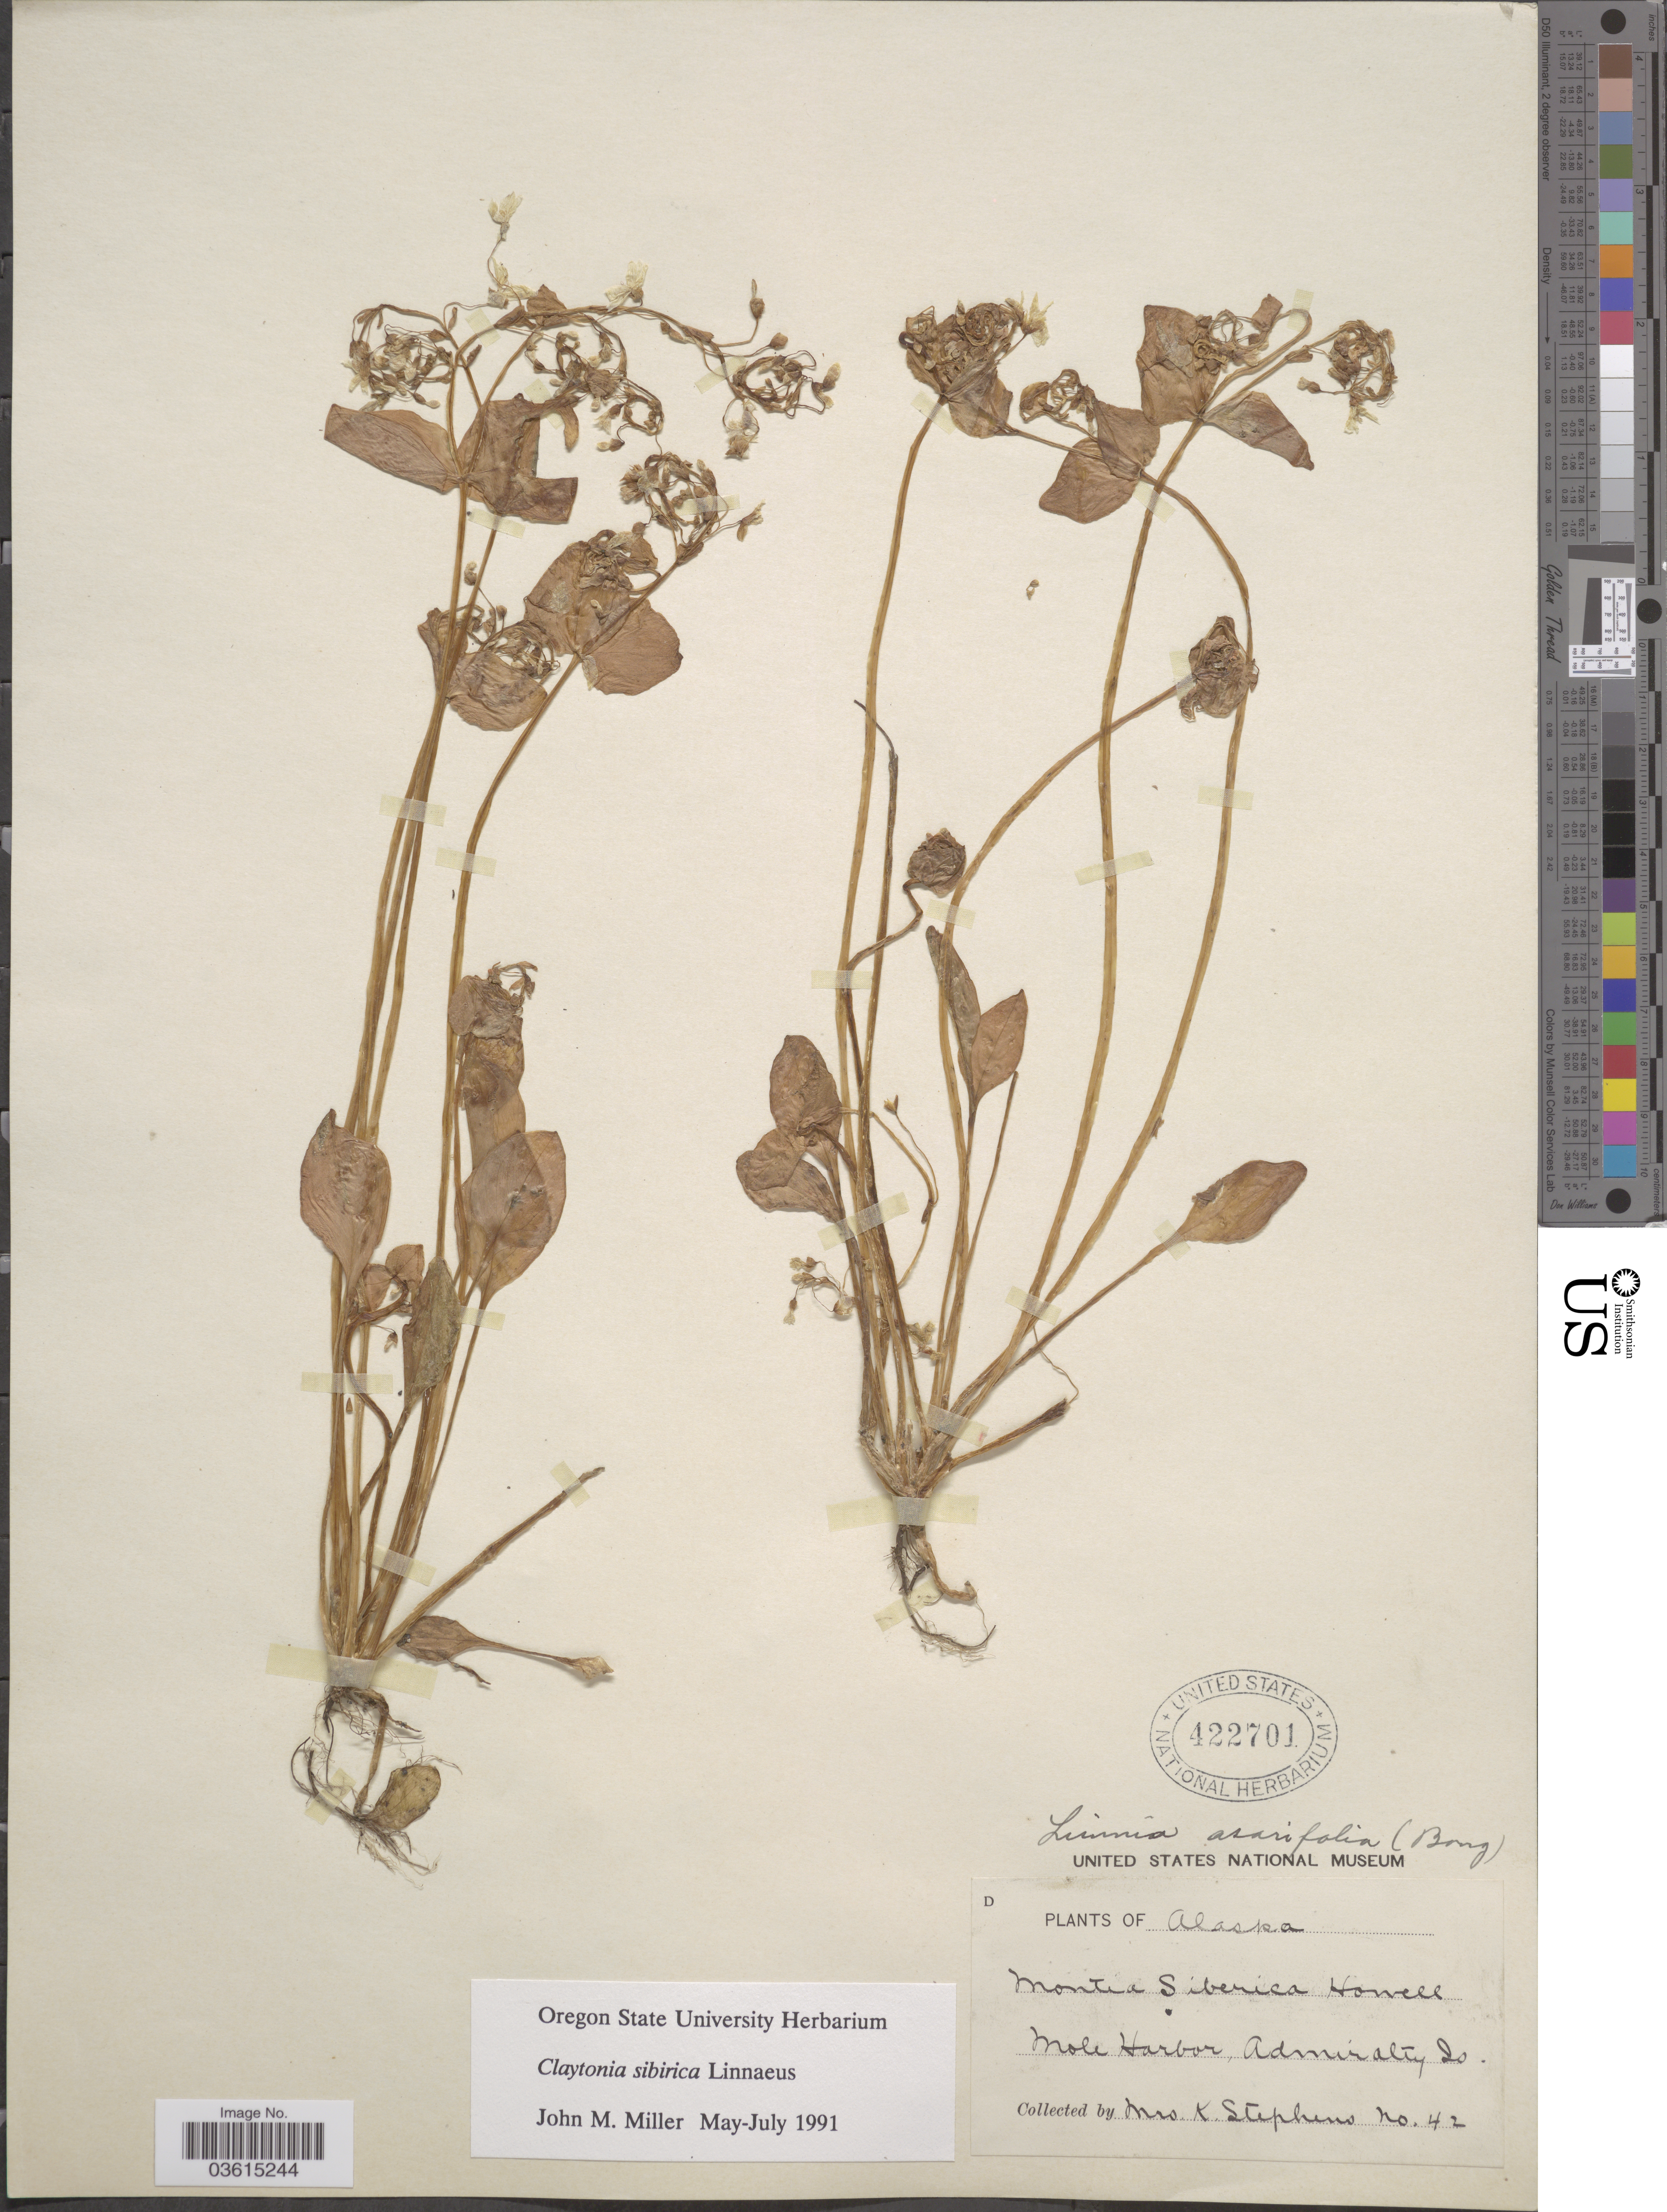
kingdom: Plantae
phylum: Tracheophyta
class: Magnoliopsida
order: Caryophyllales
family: Montiaceae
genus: Claytonia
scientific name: Claytonia sibirica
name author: L.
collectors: K. Stephens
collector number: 42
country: United States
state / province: Alaska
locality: Mole Harbor, Admiralty Is.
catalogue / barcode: US 422701